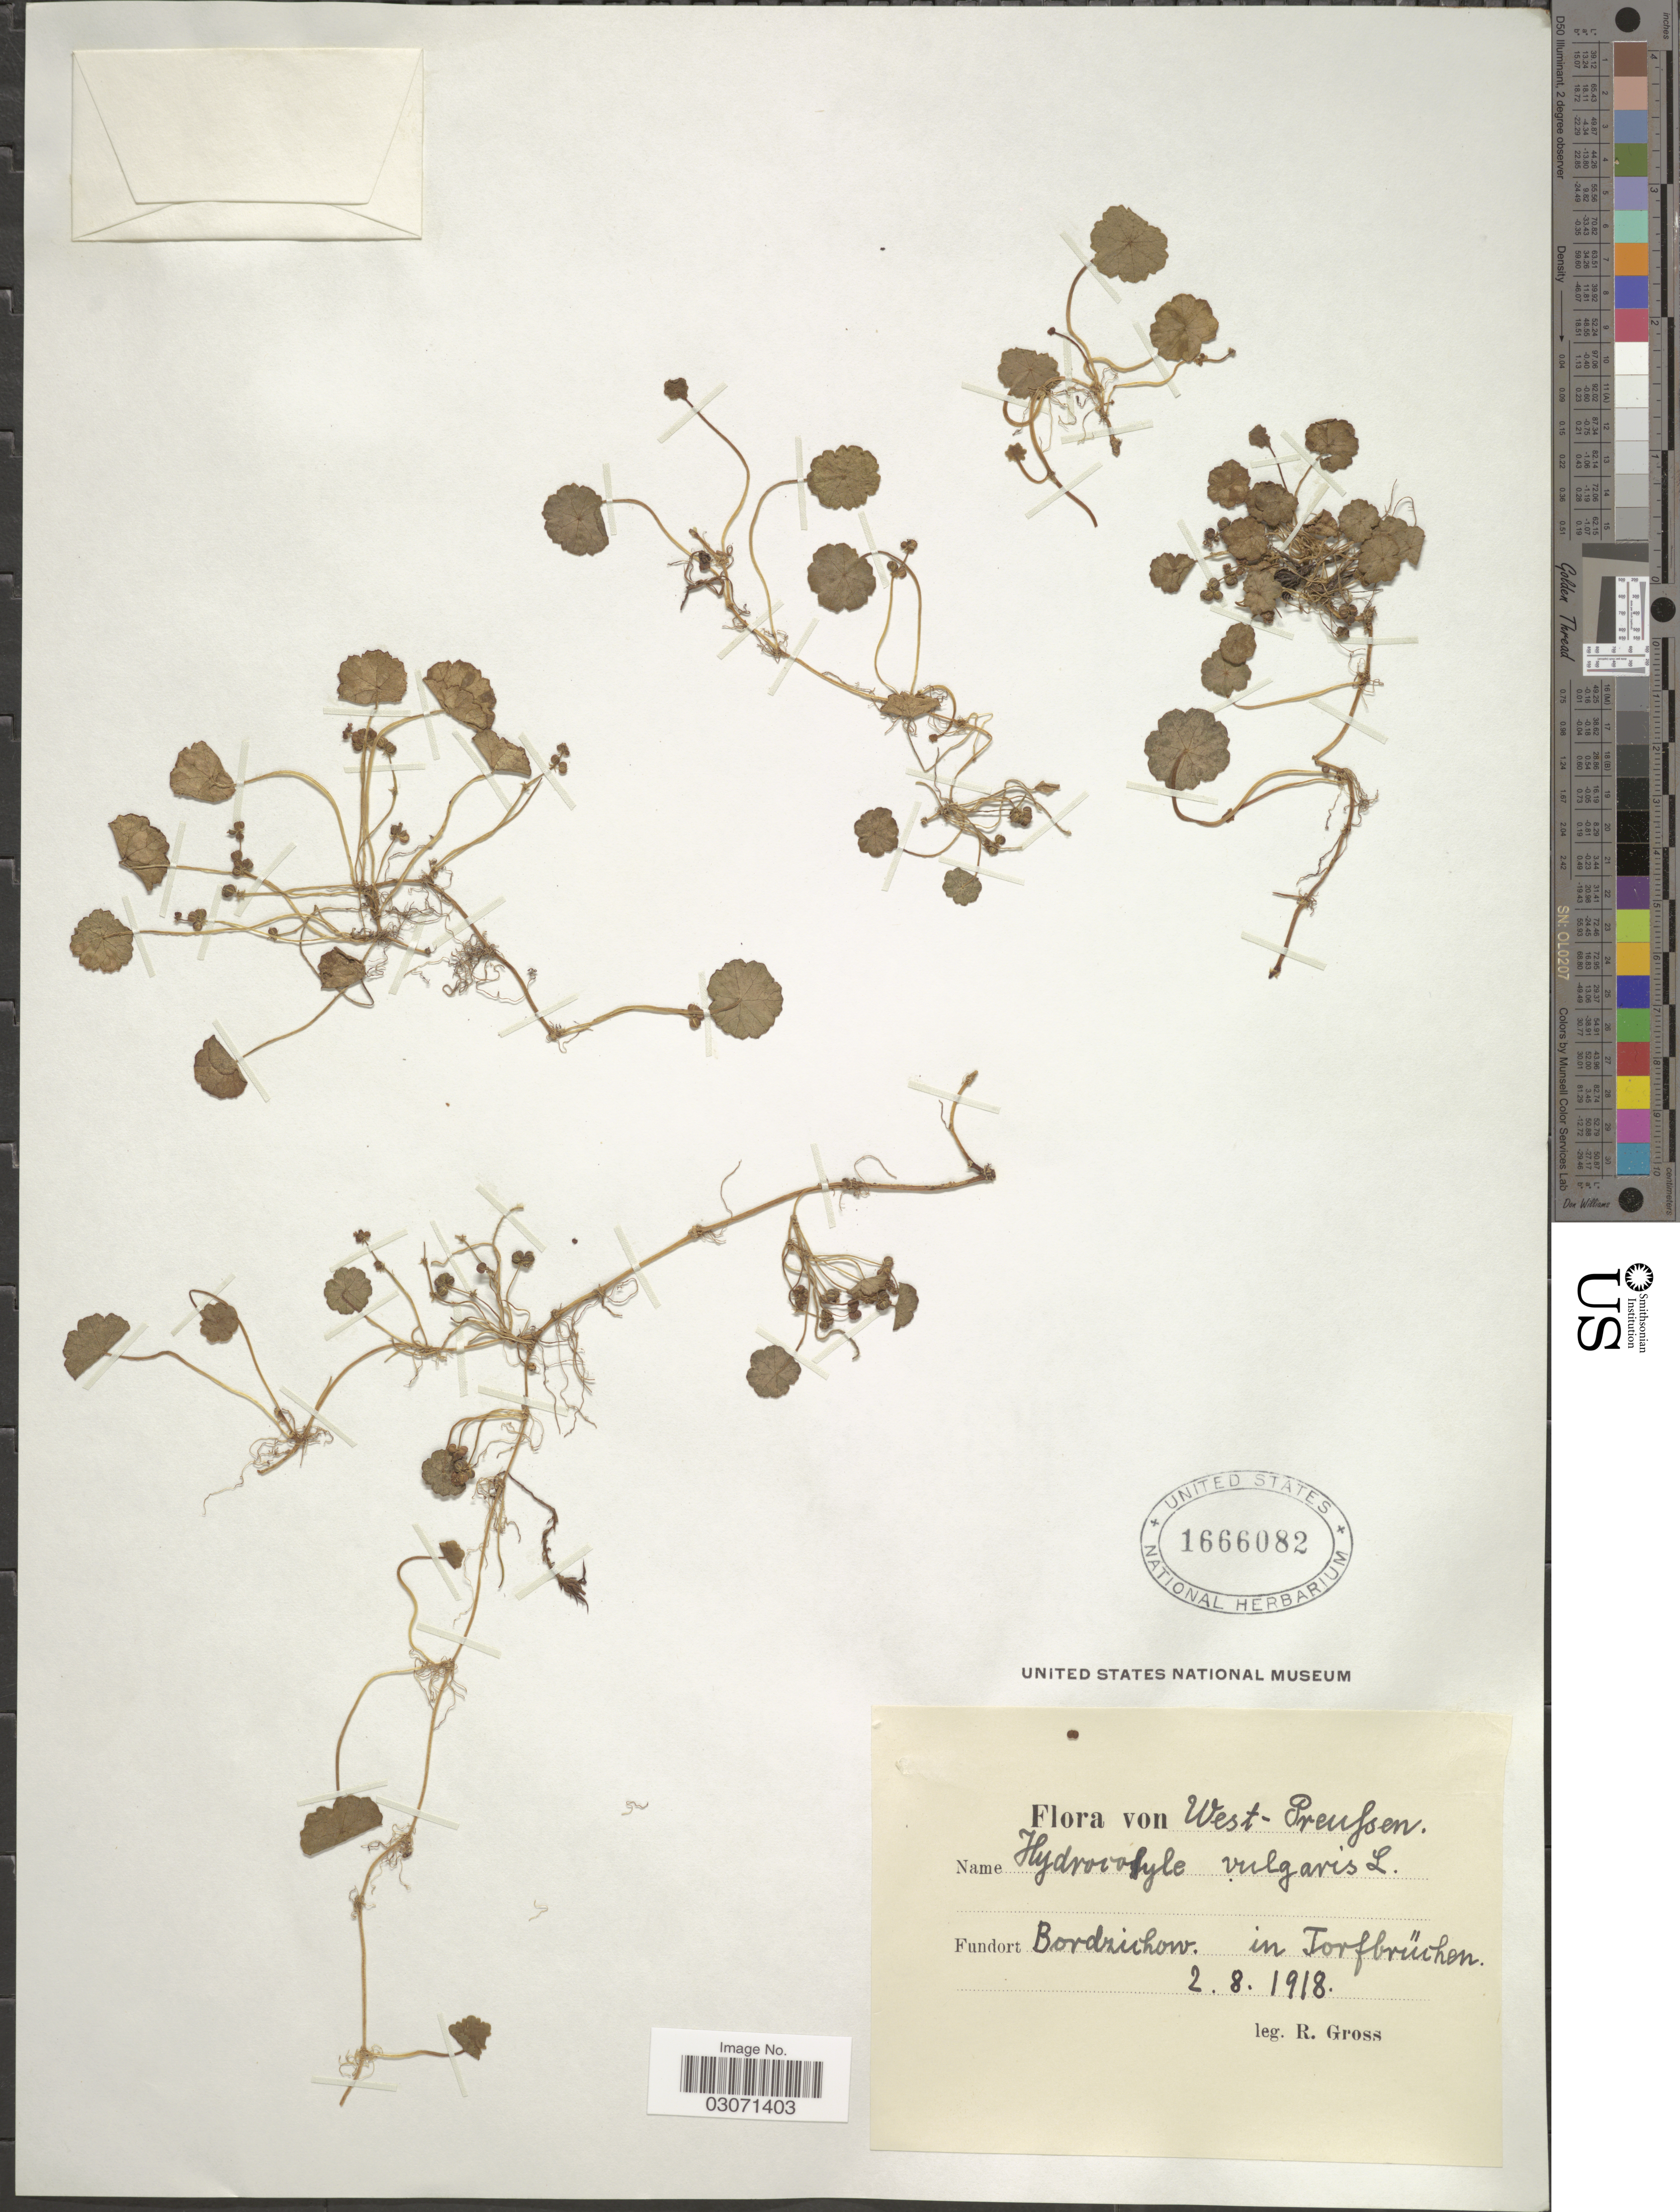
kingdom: Plantae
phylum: Tracheophyta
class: Magnoliopsida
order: Apiales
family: Araliaceae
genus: Hydrocotyle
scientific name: Hydrocotyle vulgaris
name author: L.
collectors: R. Gross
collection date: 1918-08-02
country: Poland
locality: West-Preussen. Bordzichow in Torfbrüchen.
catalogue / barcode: US 1666082